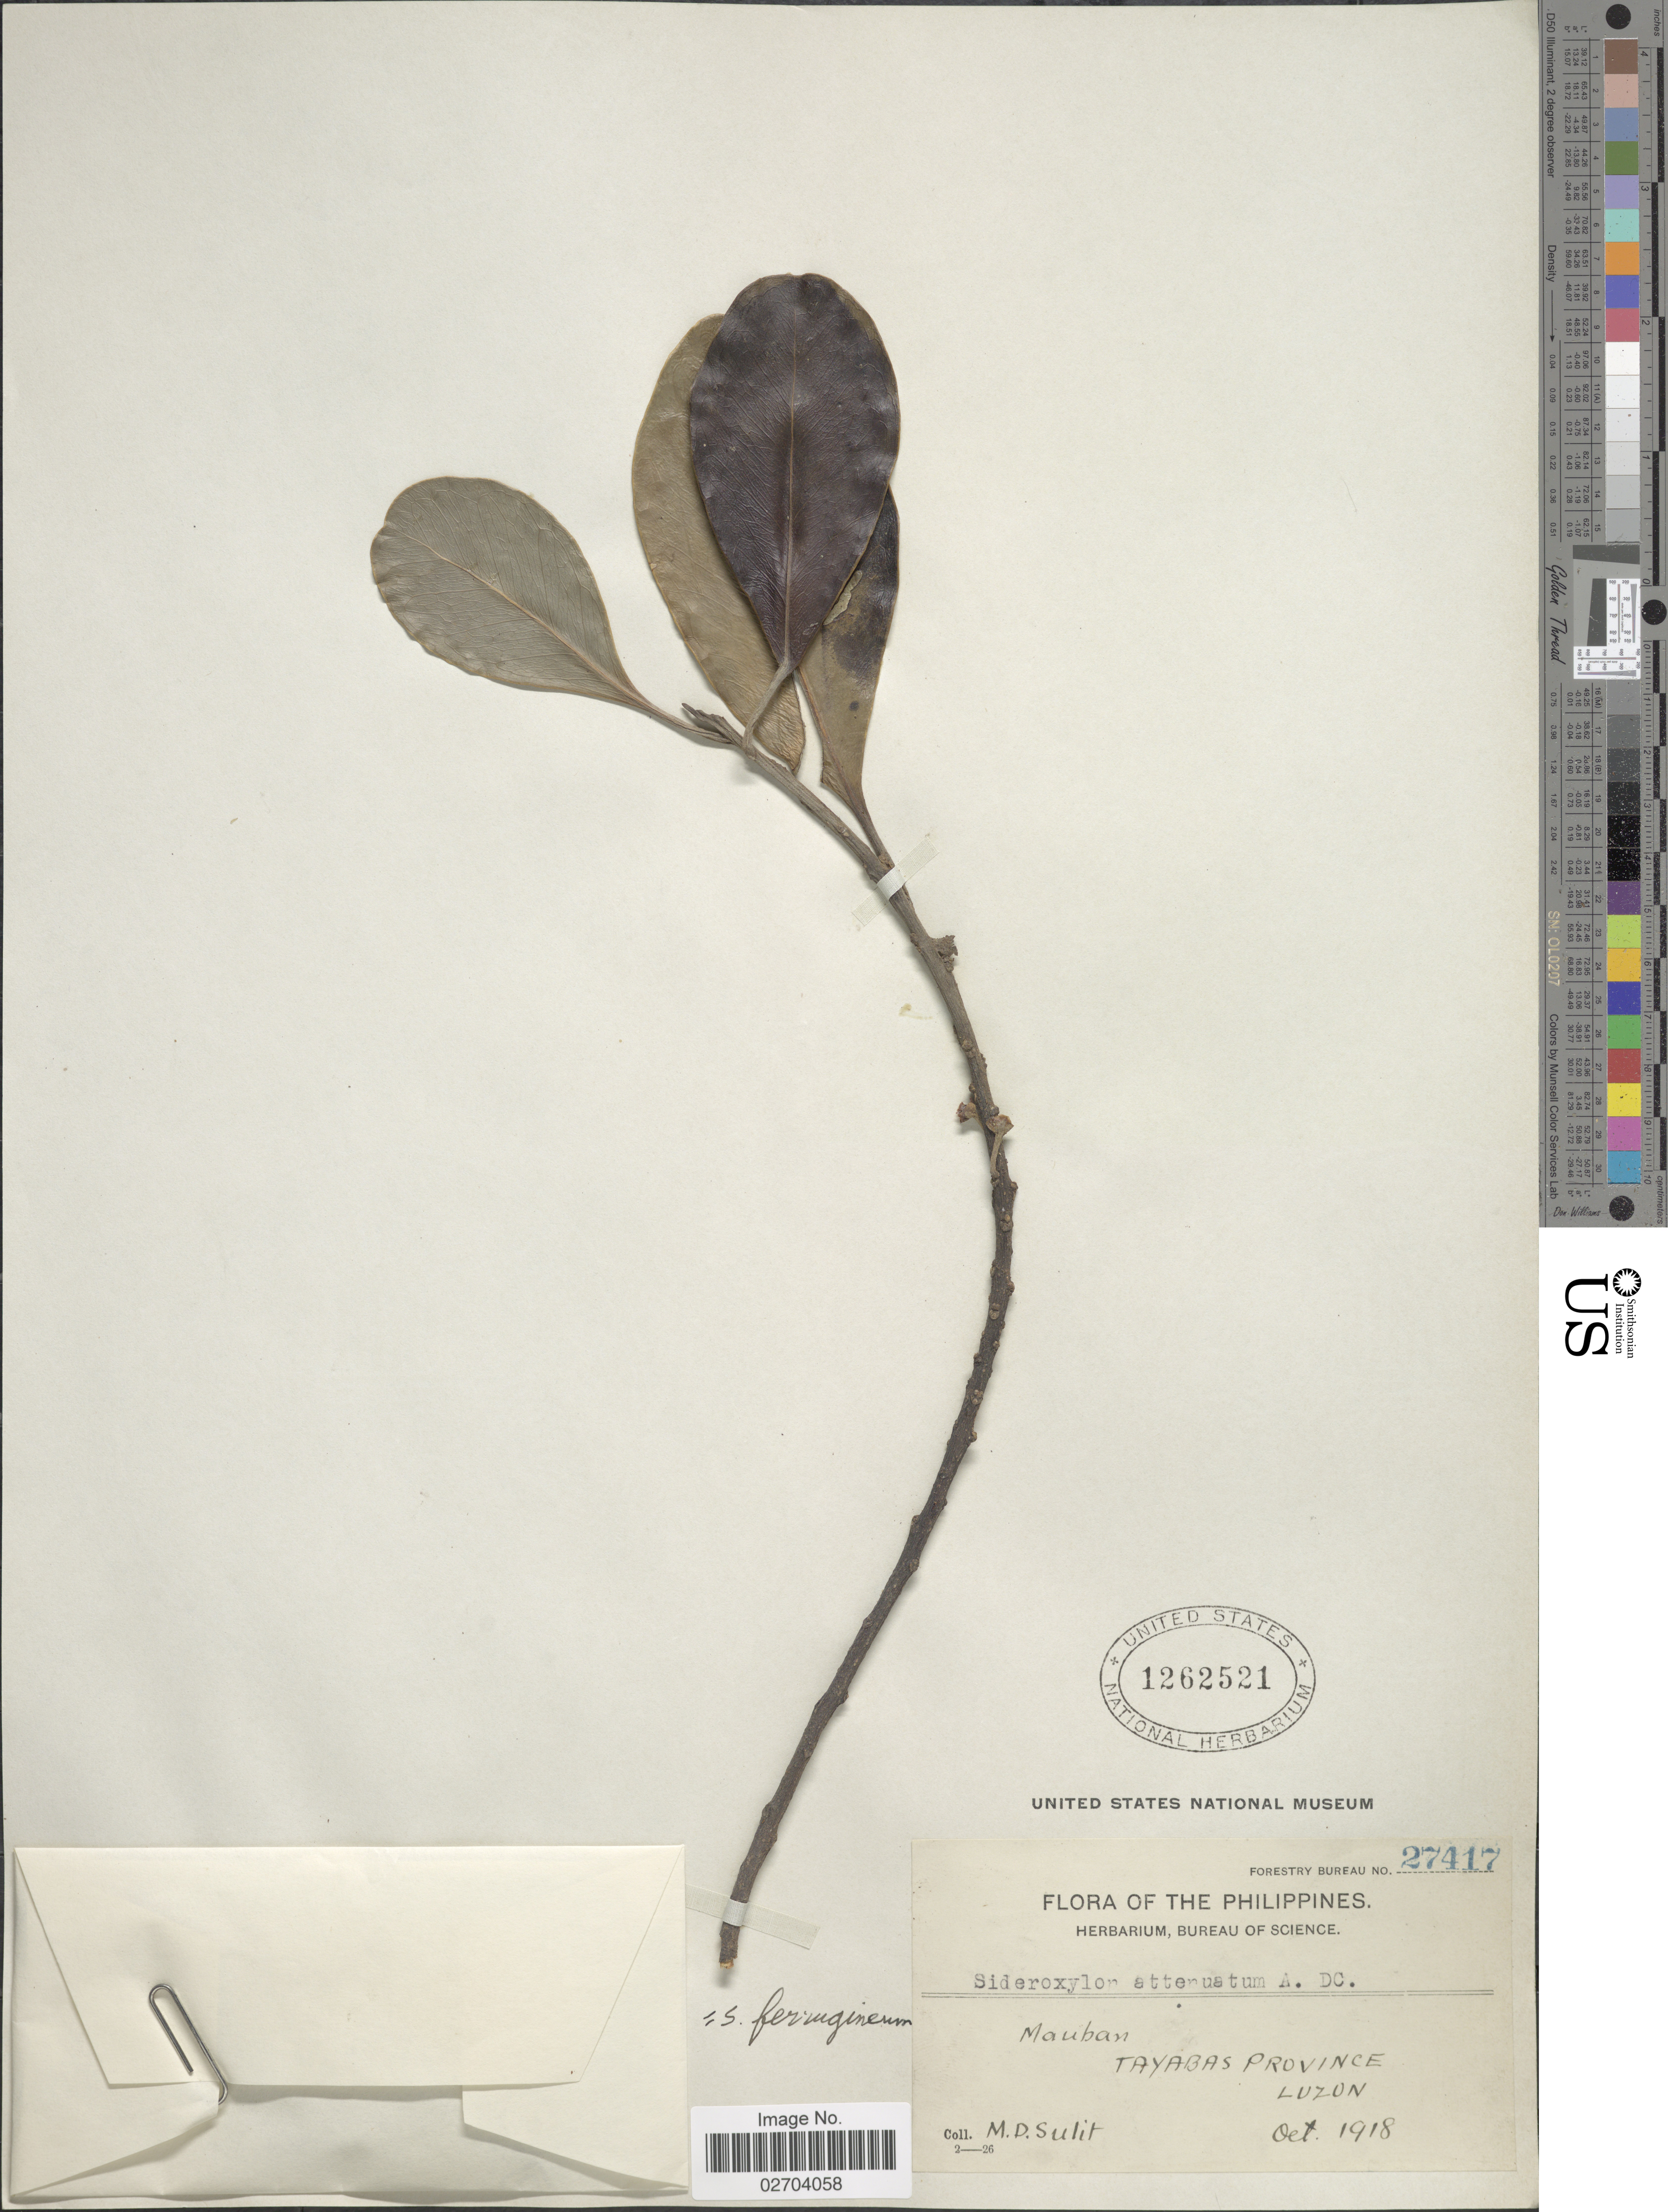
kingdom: Plantae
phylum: Tracheophyta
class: Magnoliopsida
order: Ericales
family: Sapotaceae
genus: Sideroxylon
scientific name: Sideroxylon ferrugineum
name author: Hook. & Arn.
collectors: M. Sulit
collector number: Forestry Bureau 27417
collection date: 1918-10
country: Philippines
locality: Mauban, Tayabas Province, Luzon.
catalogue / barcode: US 1262521